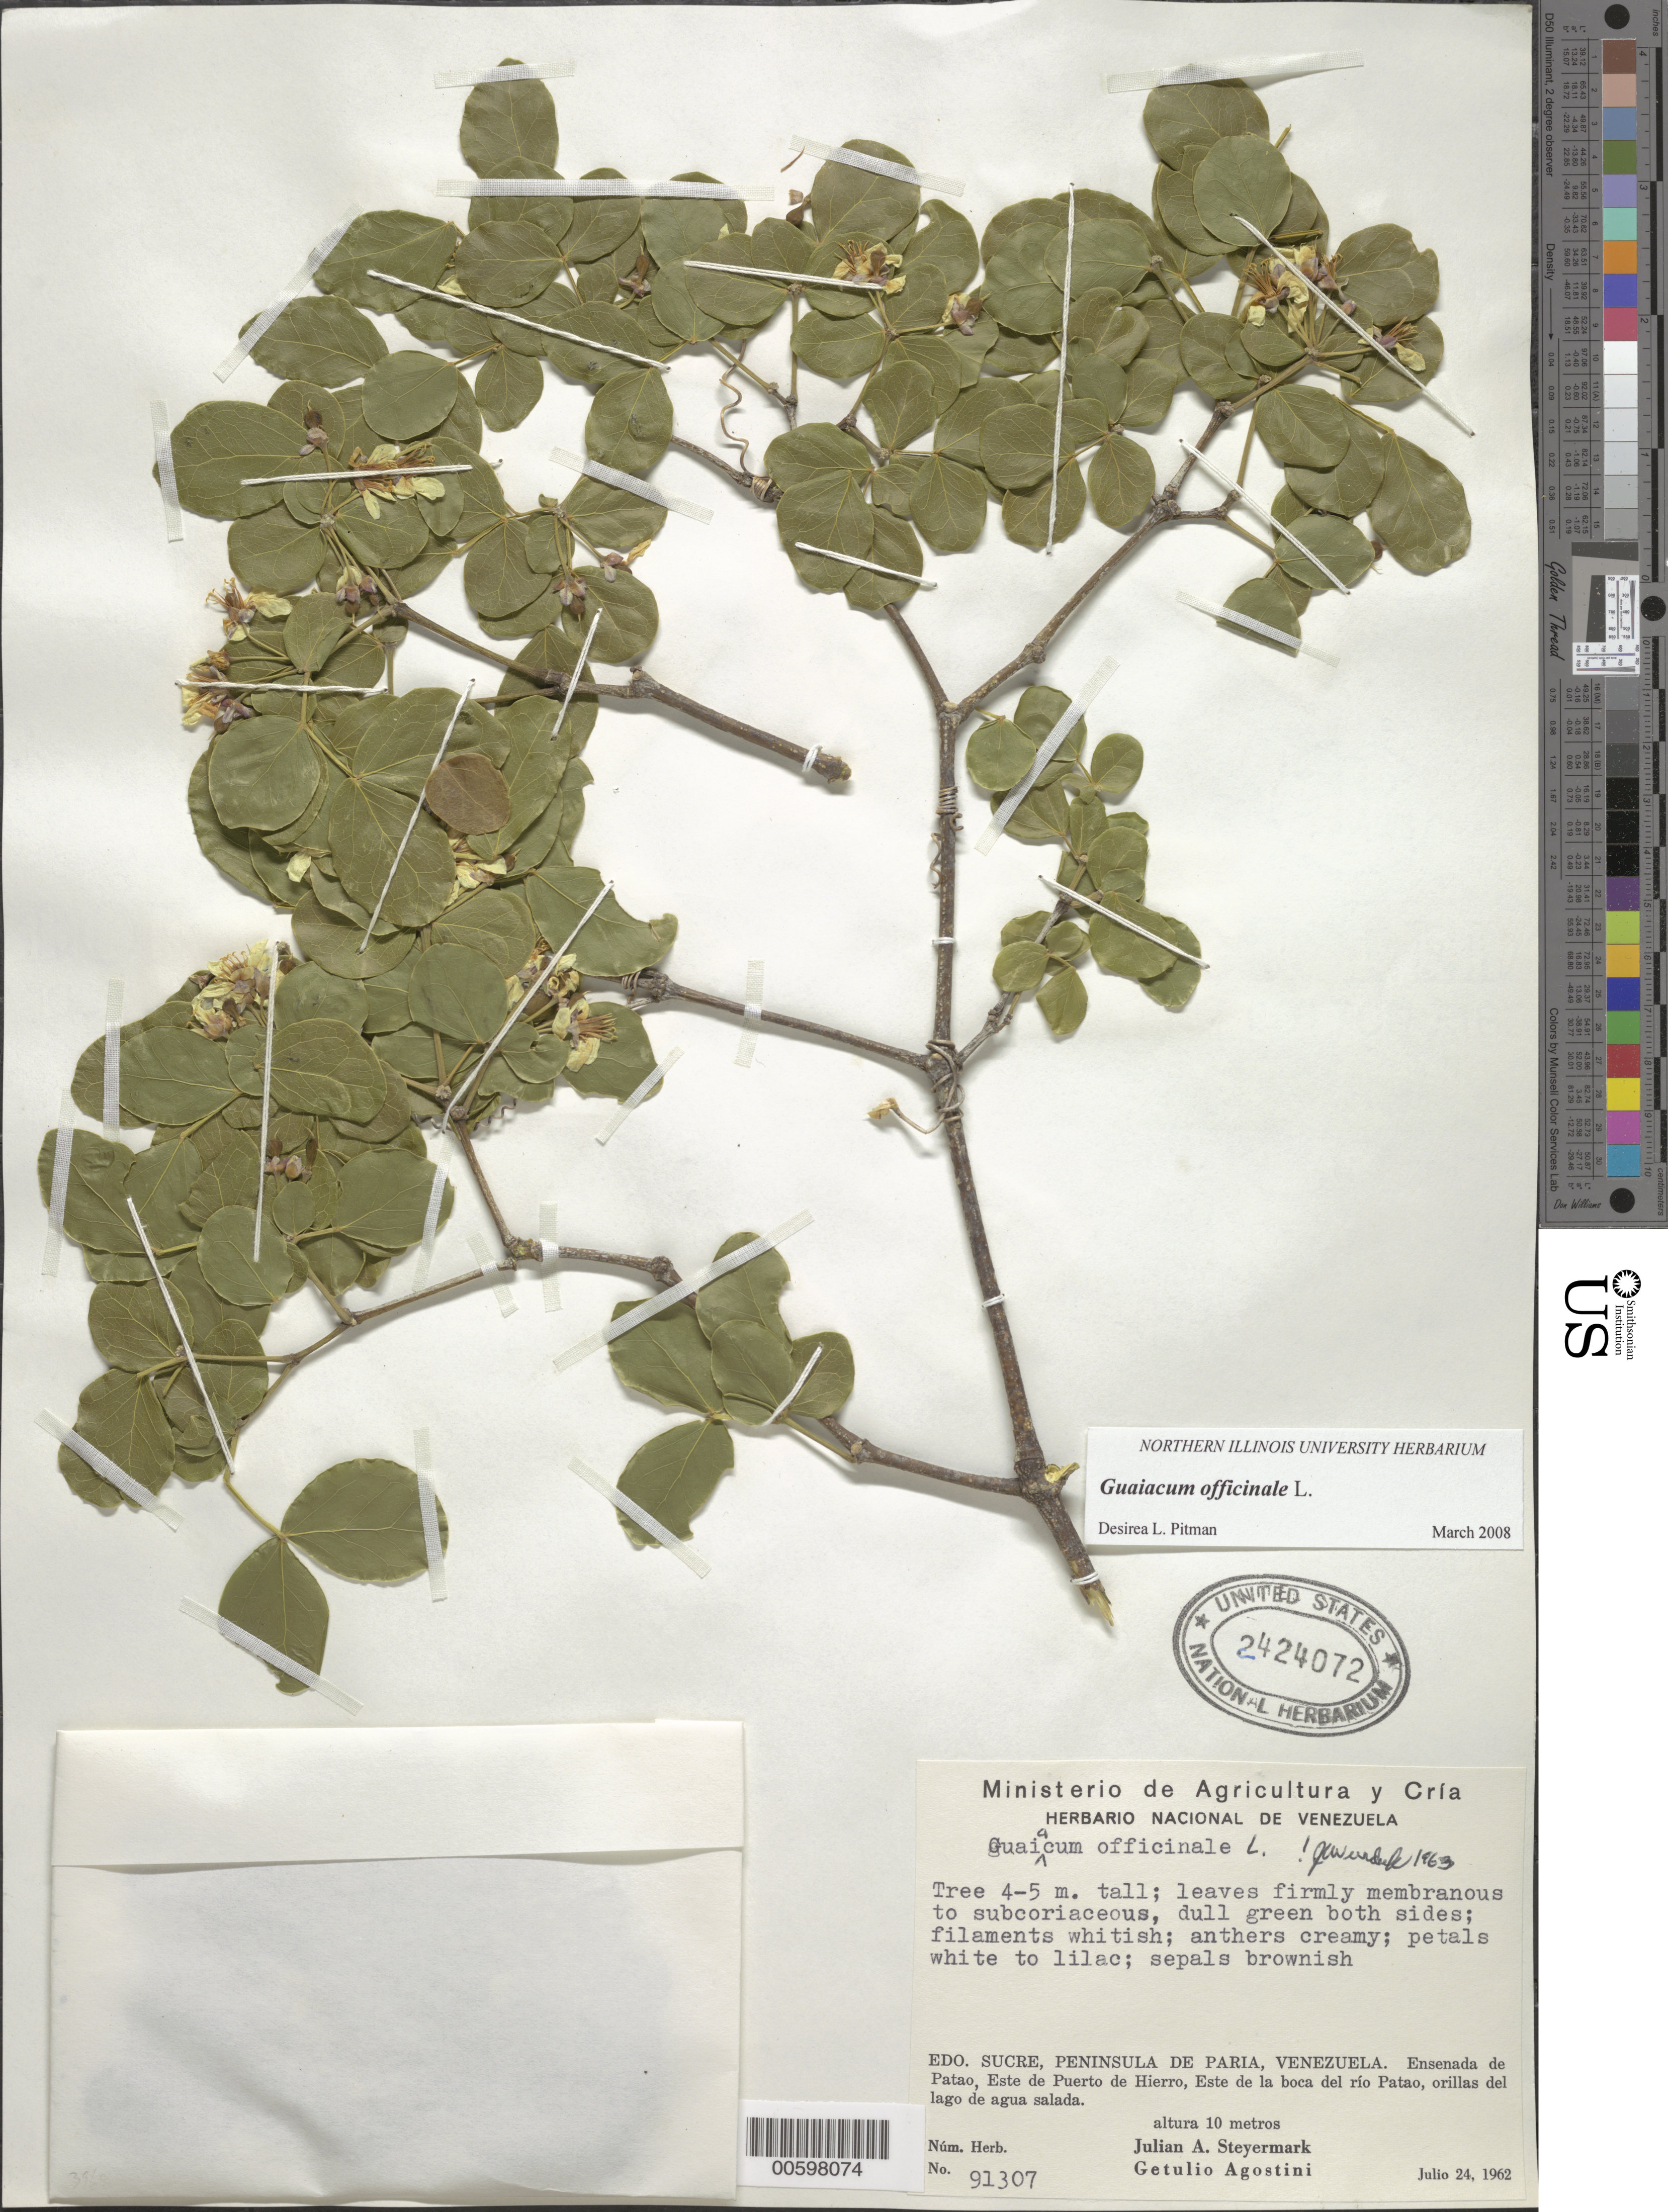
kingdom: Plantae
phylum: Tracheophyta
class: Magnoliopsida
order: Zygophyllales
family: Zygophyllaceae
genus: Guaiacum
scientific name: Guaiacum officinale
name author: L.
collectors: J. Steyermark & G. Agostini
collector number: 91307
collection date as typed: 24 Jul 1962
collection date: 1962-07-24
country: Venezuela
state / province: Sucre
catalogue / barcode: US 2424072